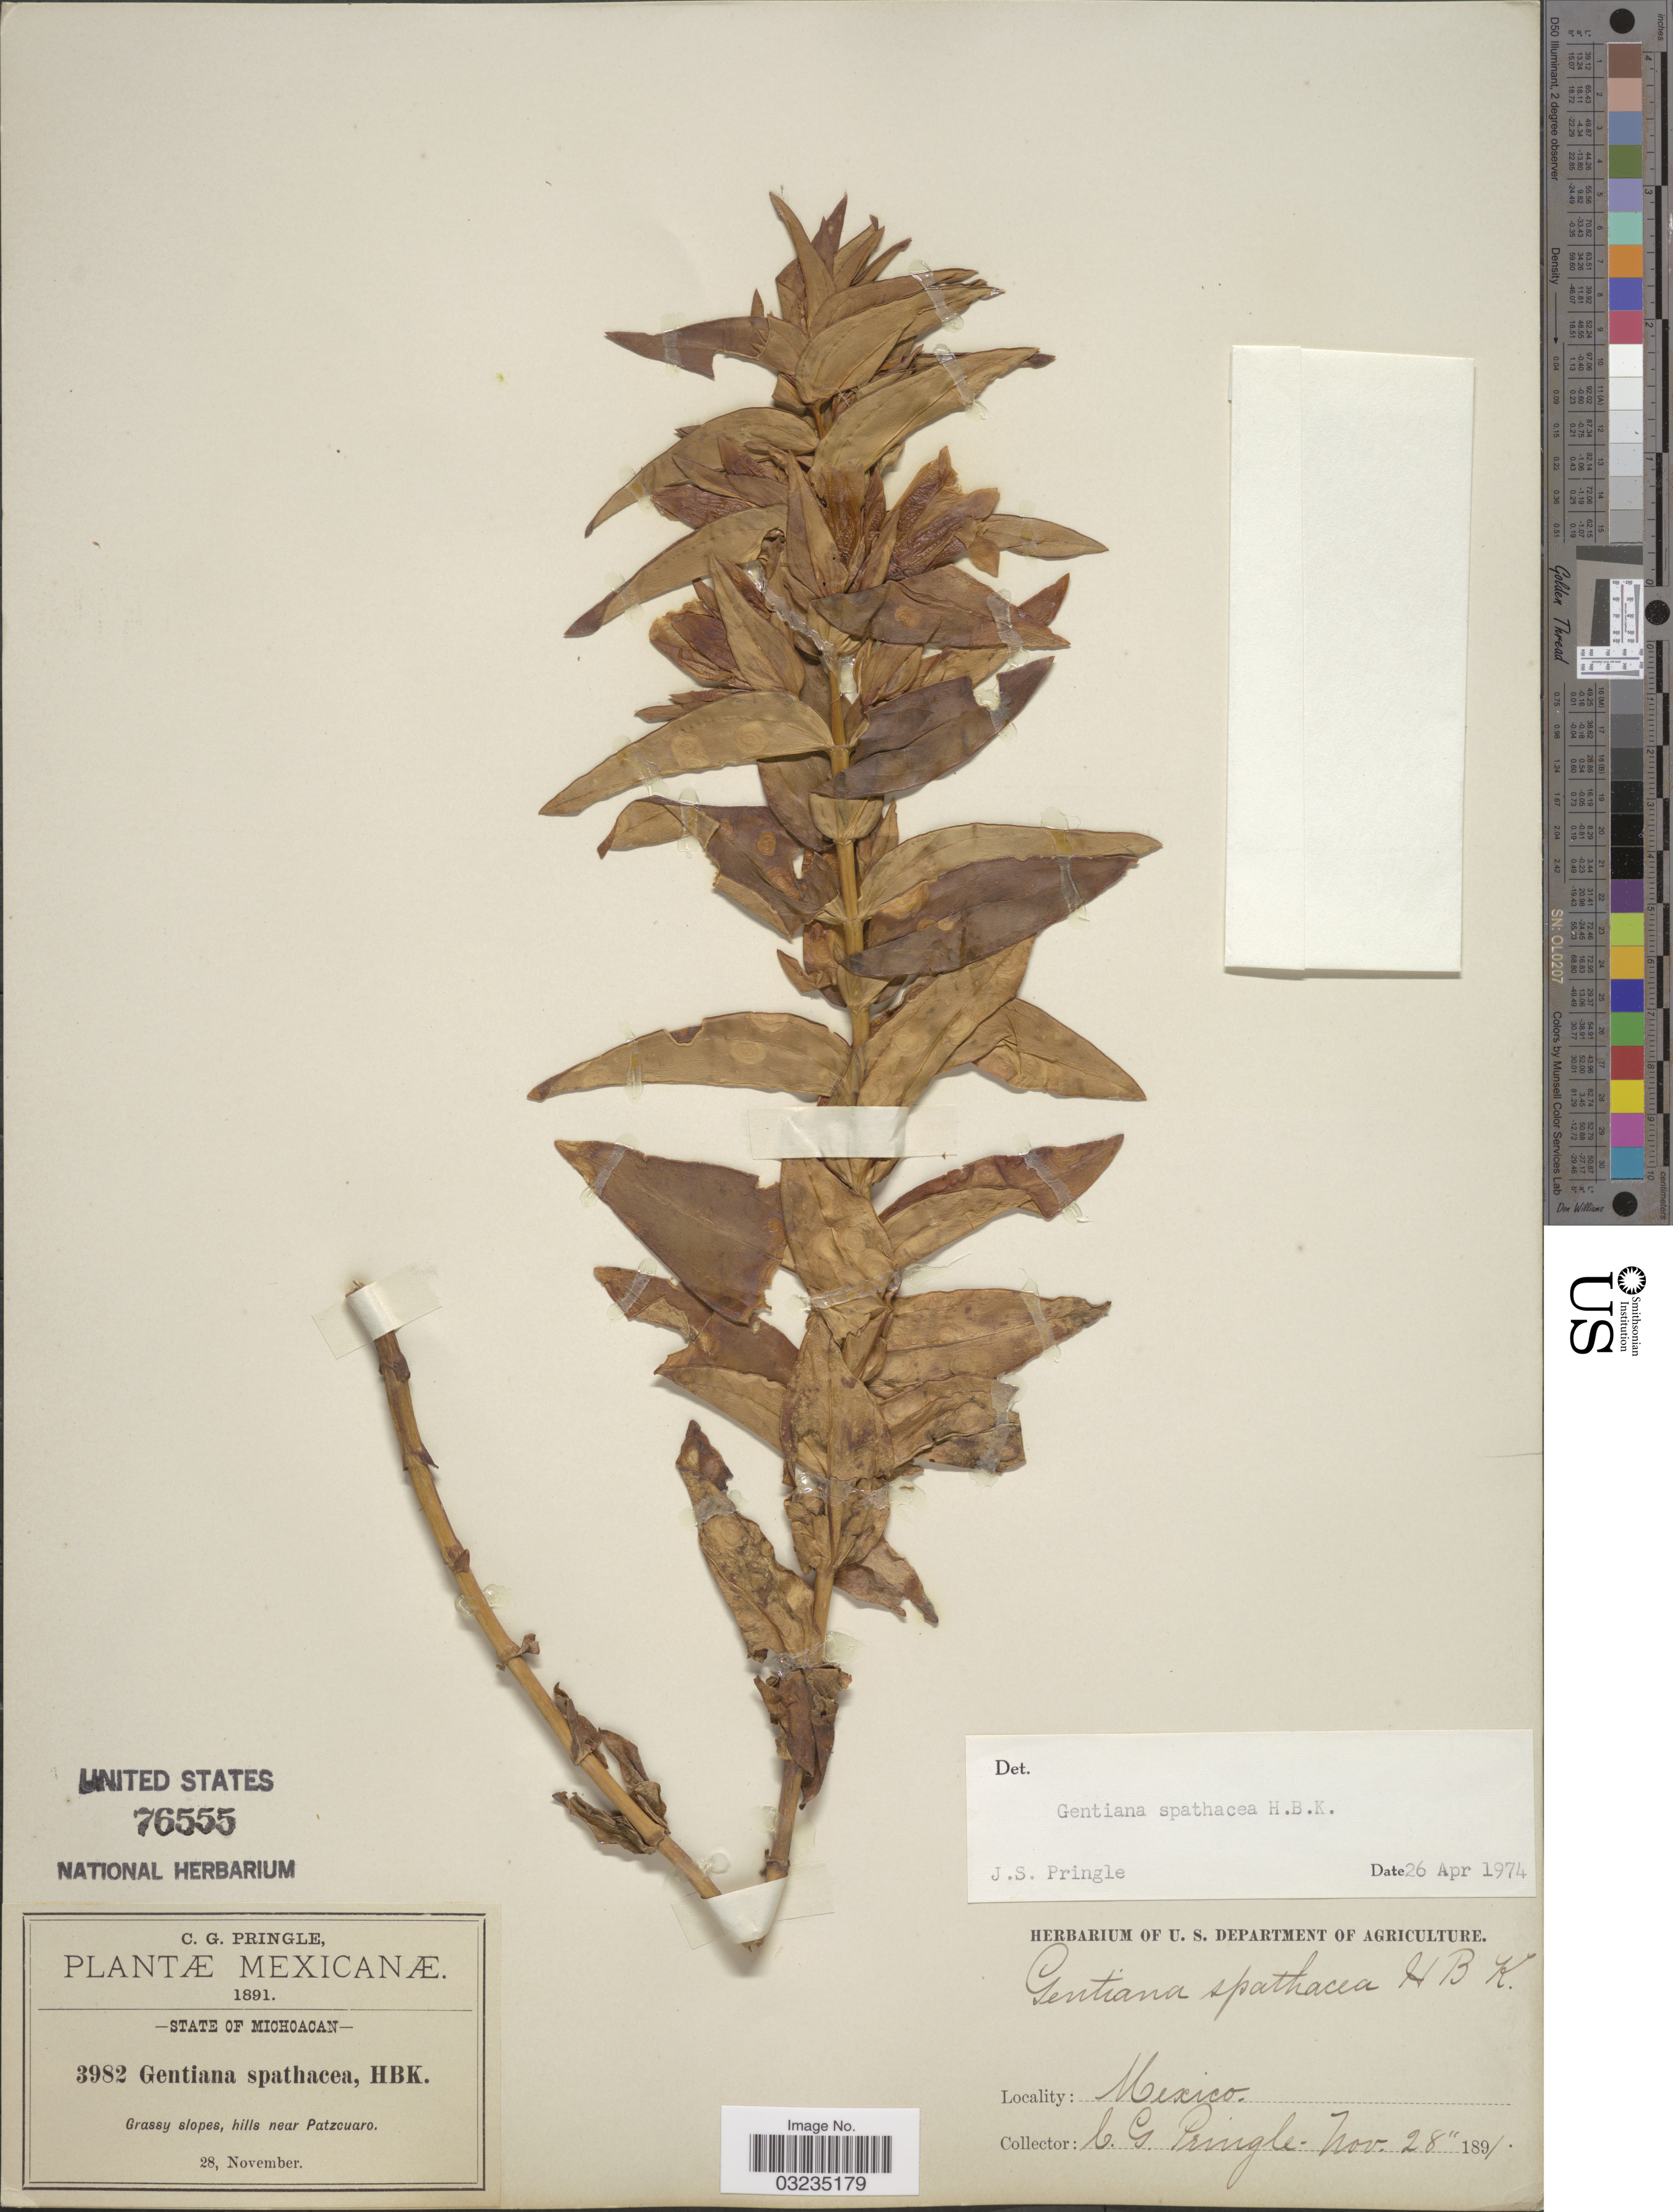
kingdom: Plantae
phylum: Tracheophyta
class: Magnoliopsida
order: Gentianales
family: Gentianaceae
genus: Gentiana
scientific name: Gentiana spathacea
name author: Kunth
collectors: C. G. Pringle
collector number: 3982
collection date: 1891-11-28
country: Mexico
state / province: Michoacán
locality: State of Michoacan. Grassy slopes, hills near Patzcuaro.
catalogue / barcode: US 76555